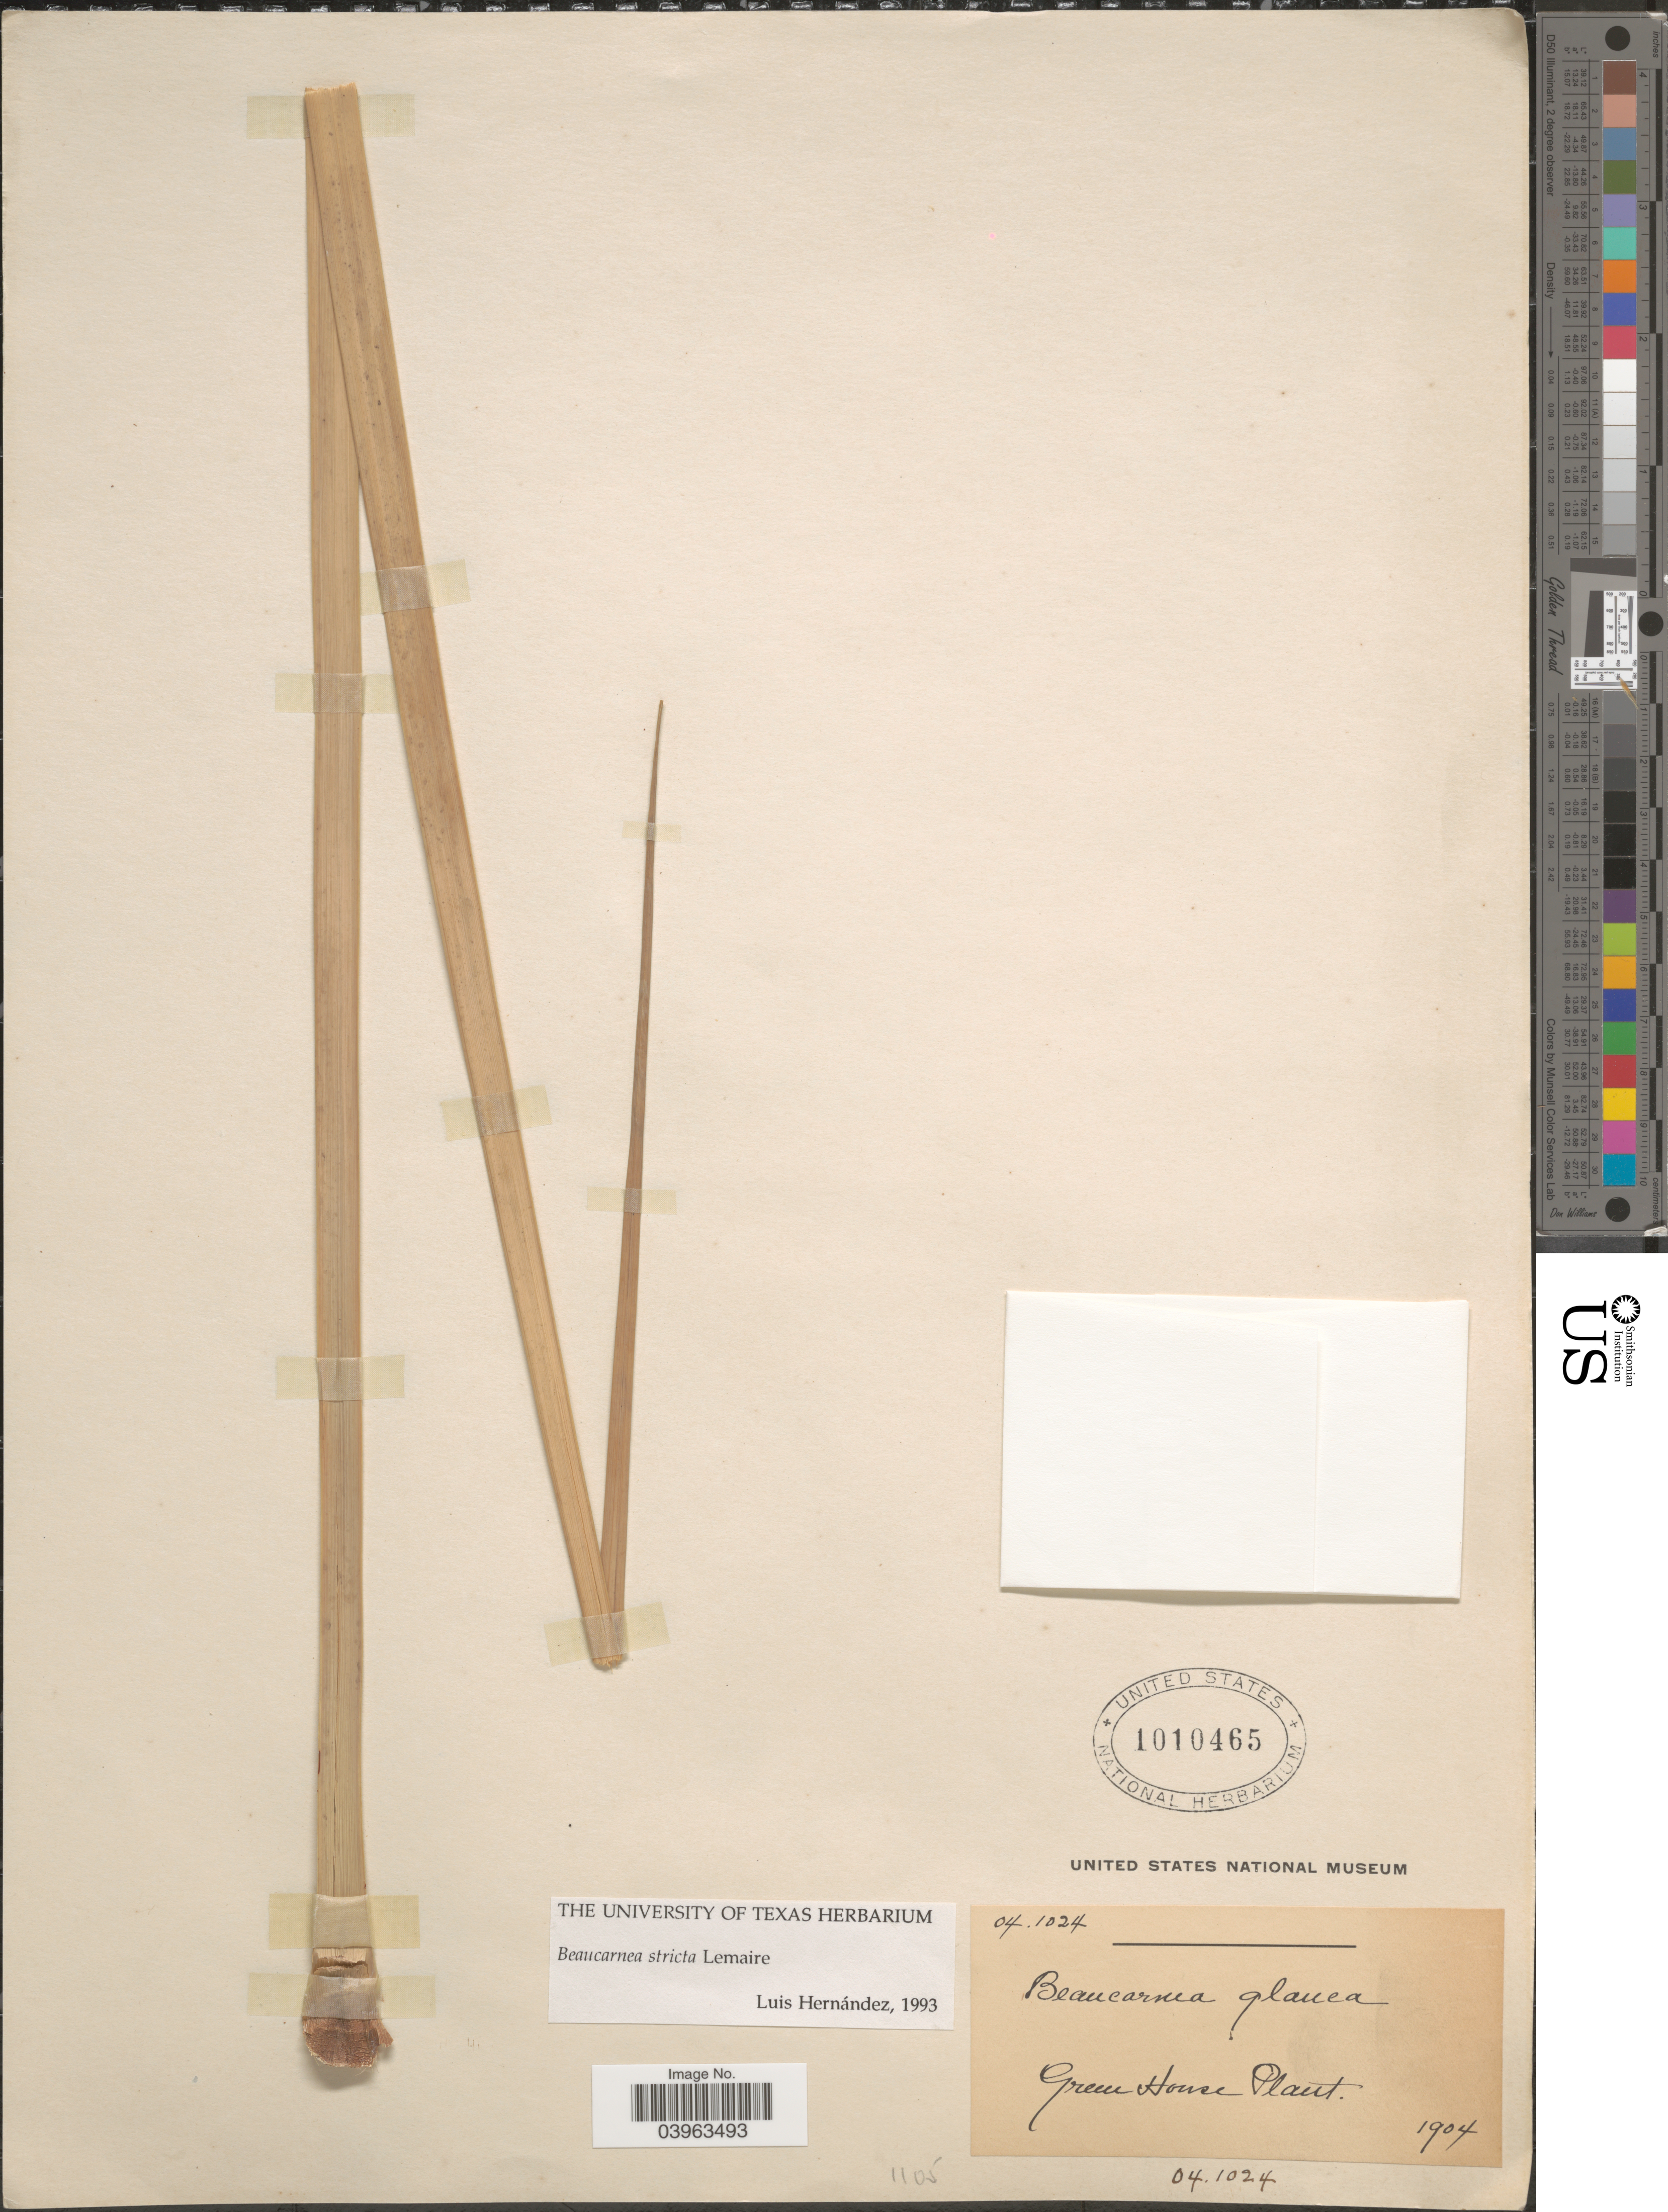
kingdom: Plantae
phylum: Tracheophyta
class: Liliopsida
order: Asparagales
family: Asparagaceae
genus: Beaucarnea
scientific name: Beaucarnea stricta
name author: Lem.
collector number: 04.1024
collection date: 1904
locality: Green House Plant.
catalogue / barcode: US 1010465